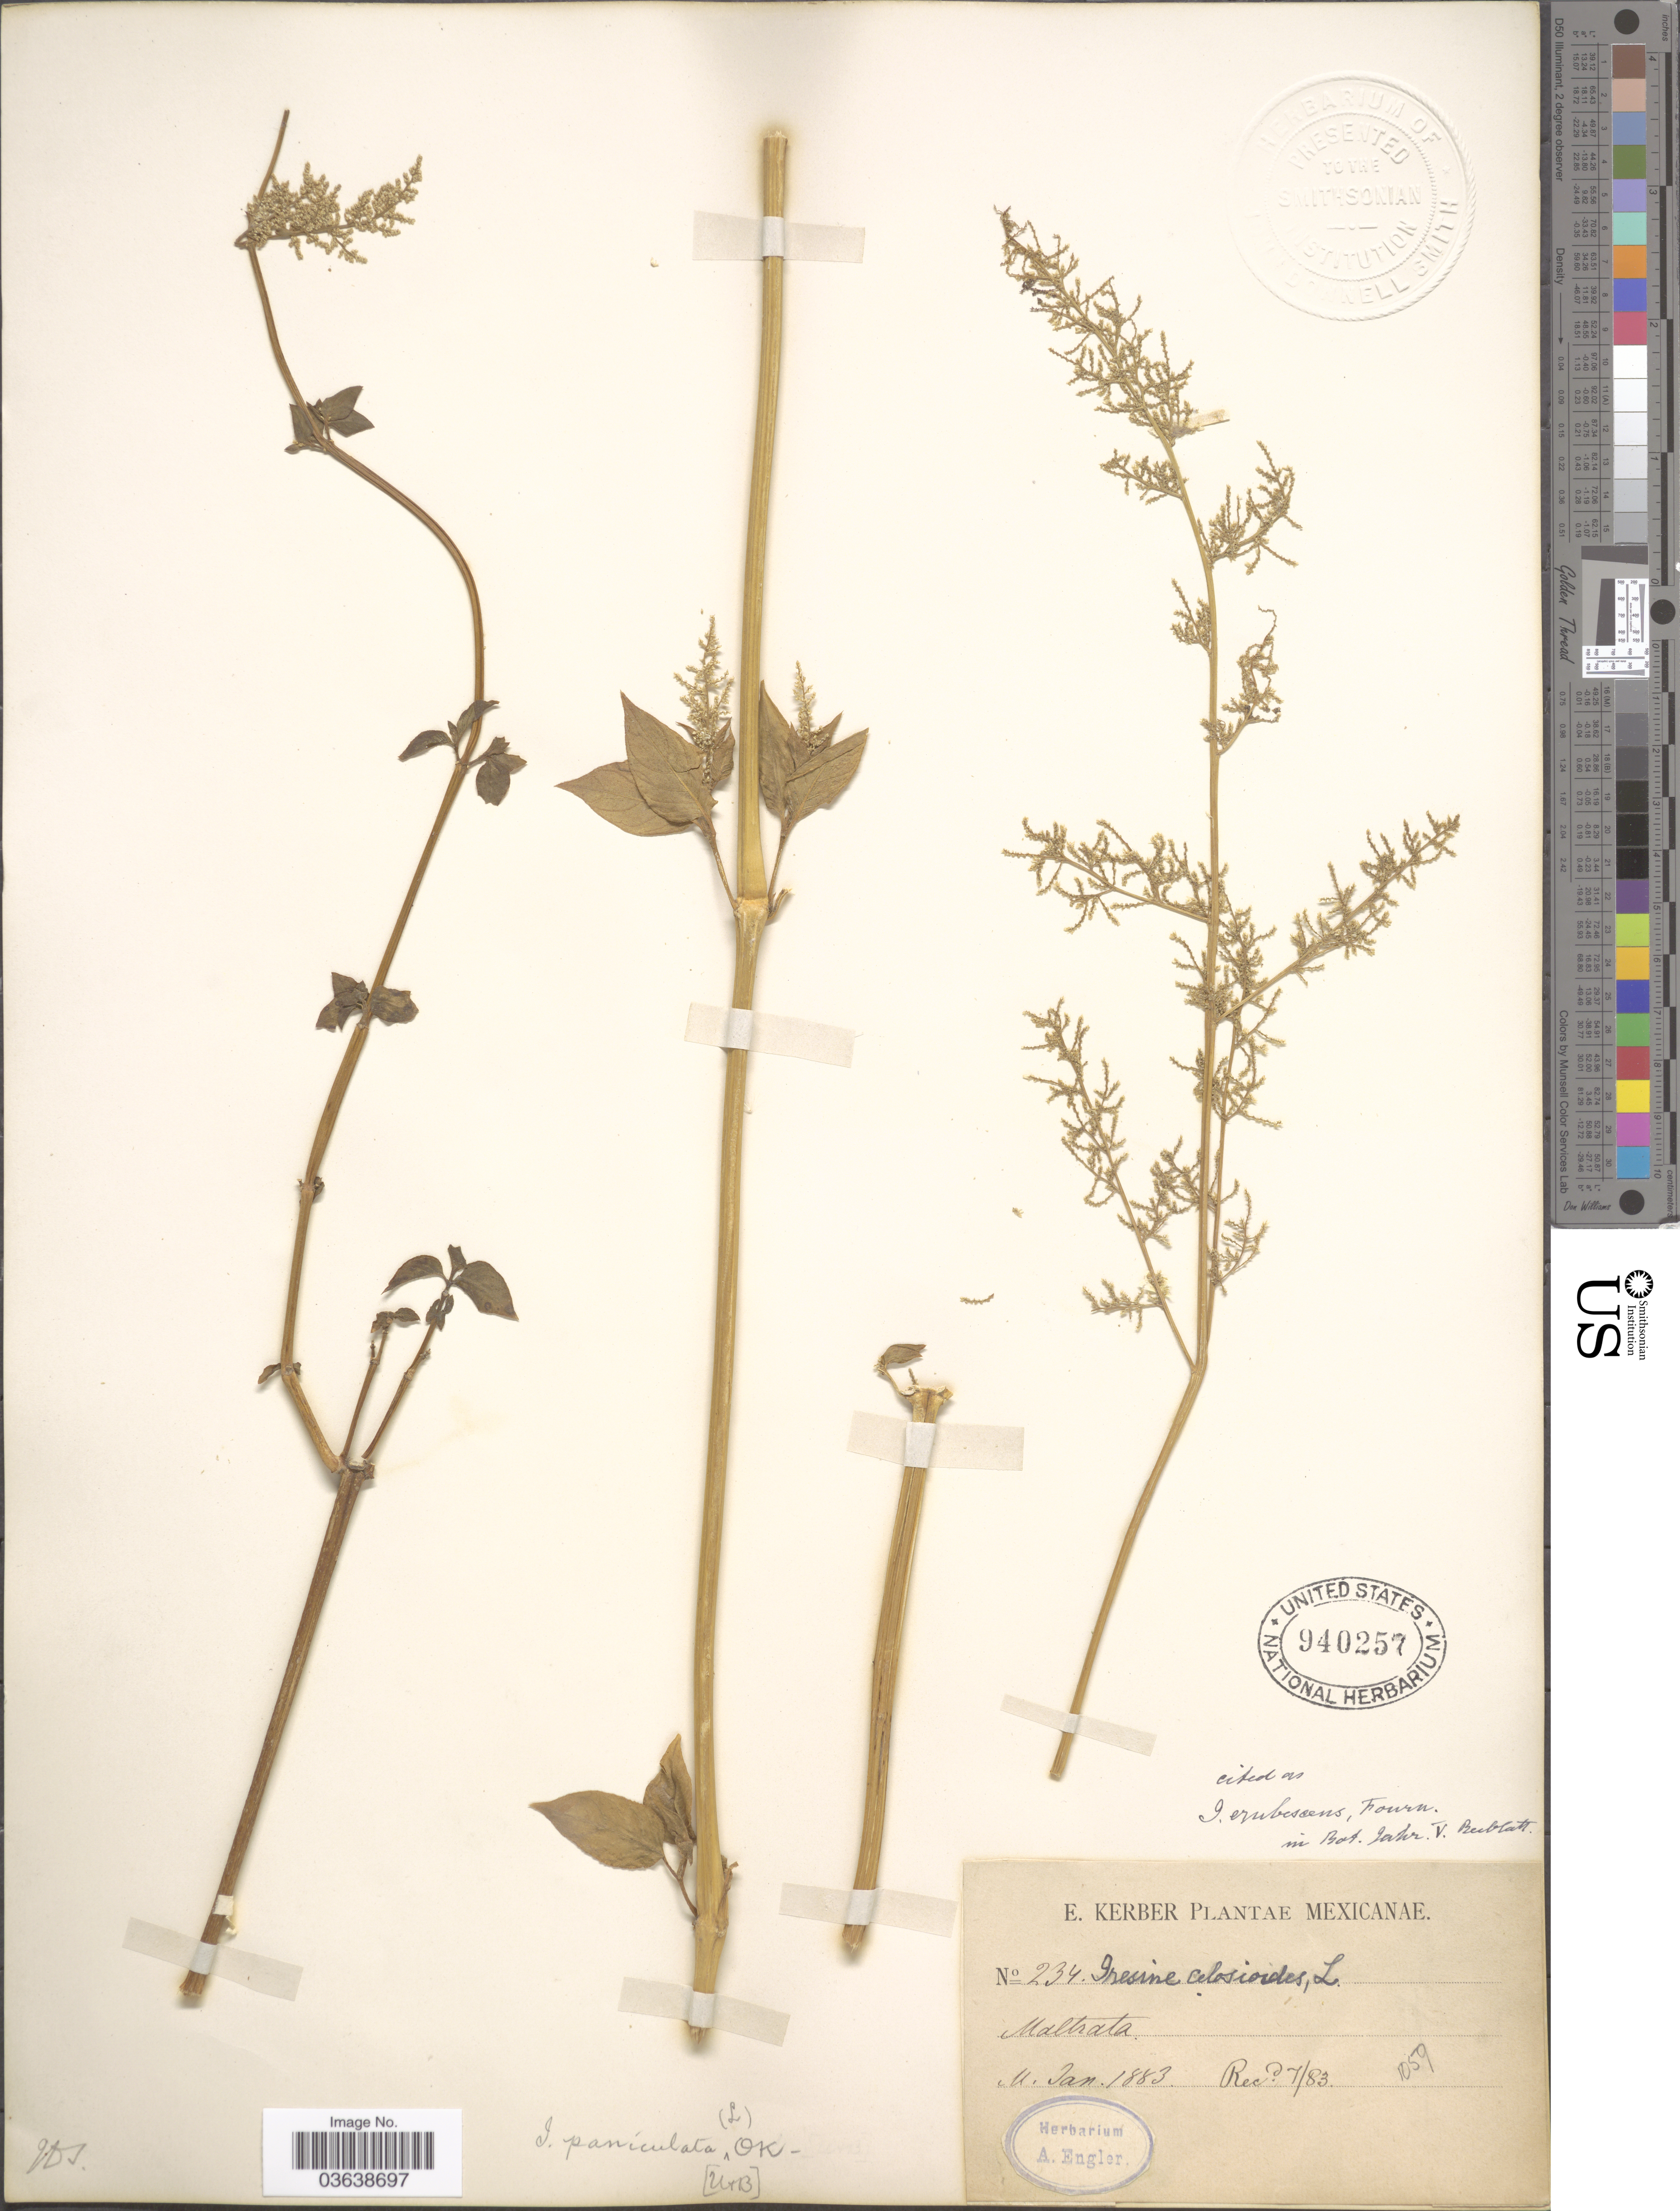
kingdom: Plantae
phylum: Tracheophyta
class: Magnoliopsida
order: Caryophyllales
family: Amaranthaceae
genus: Iresine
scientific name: Iresine celosia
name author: L.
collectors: E. Kerber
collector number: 234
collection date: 1883-01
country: Mexico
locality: Maltrata.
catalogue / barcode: US 940257